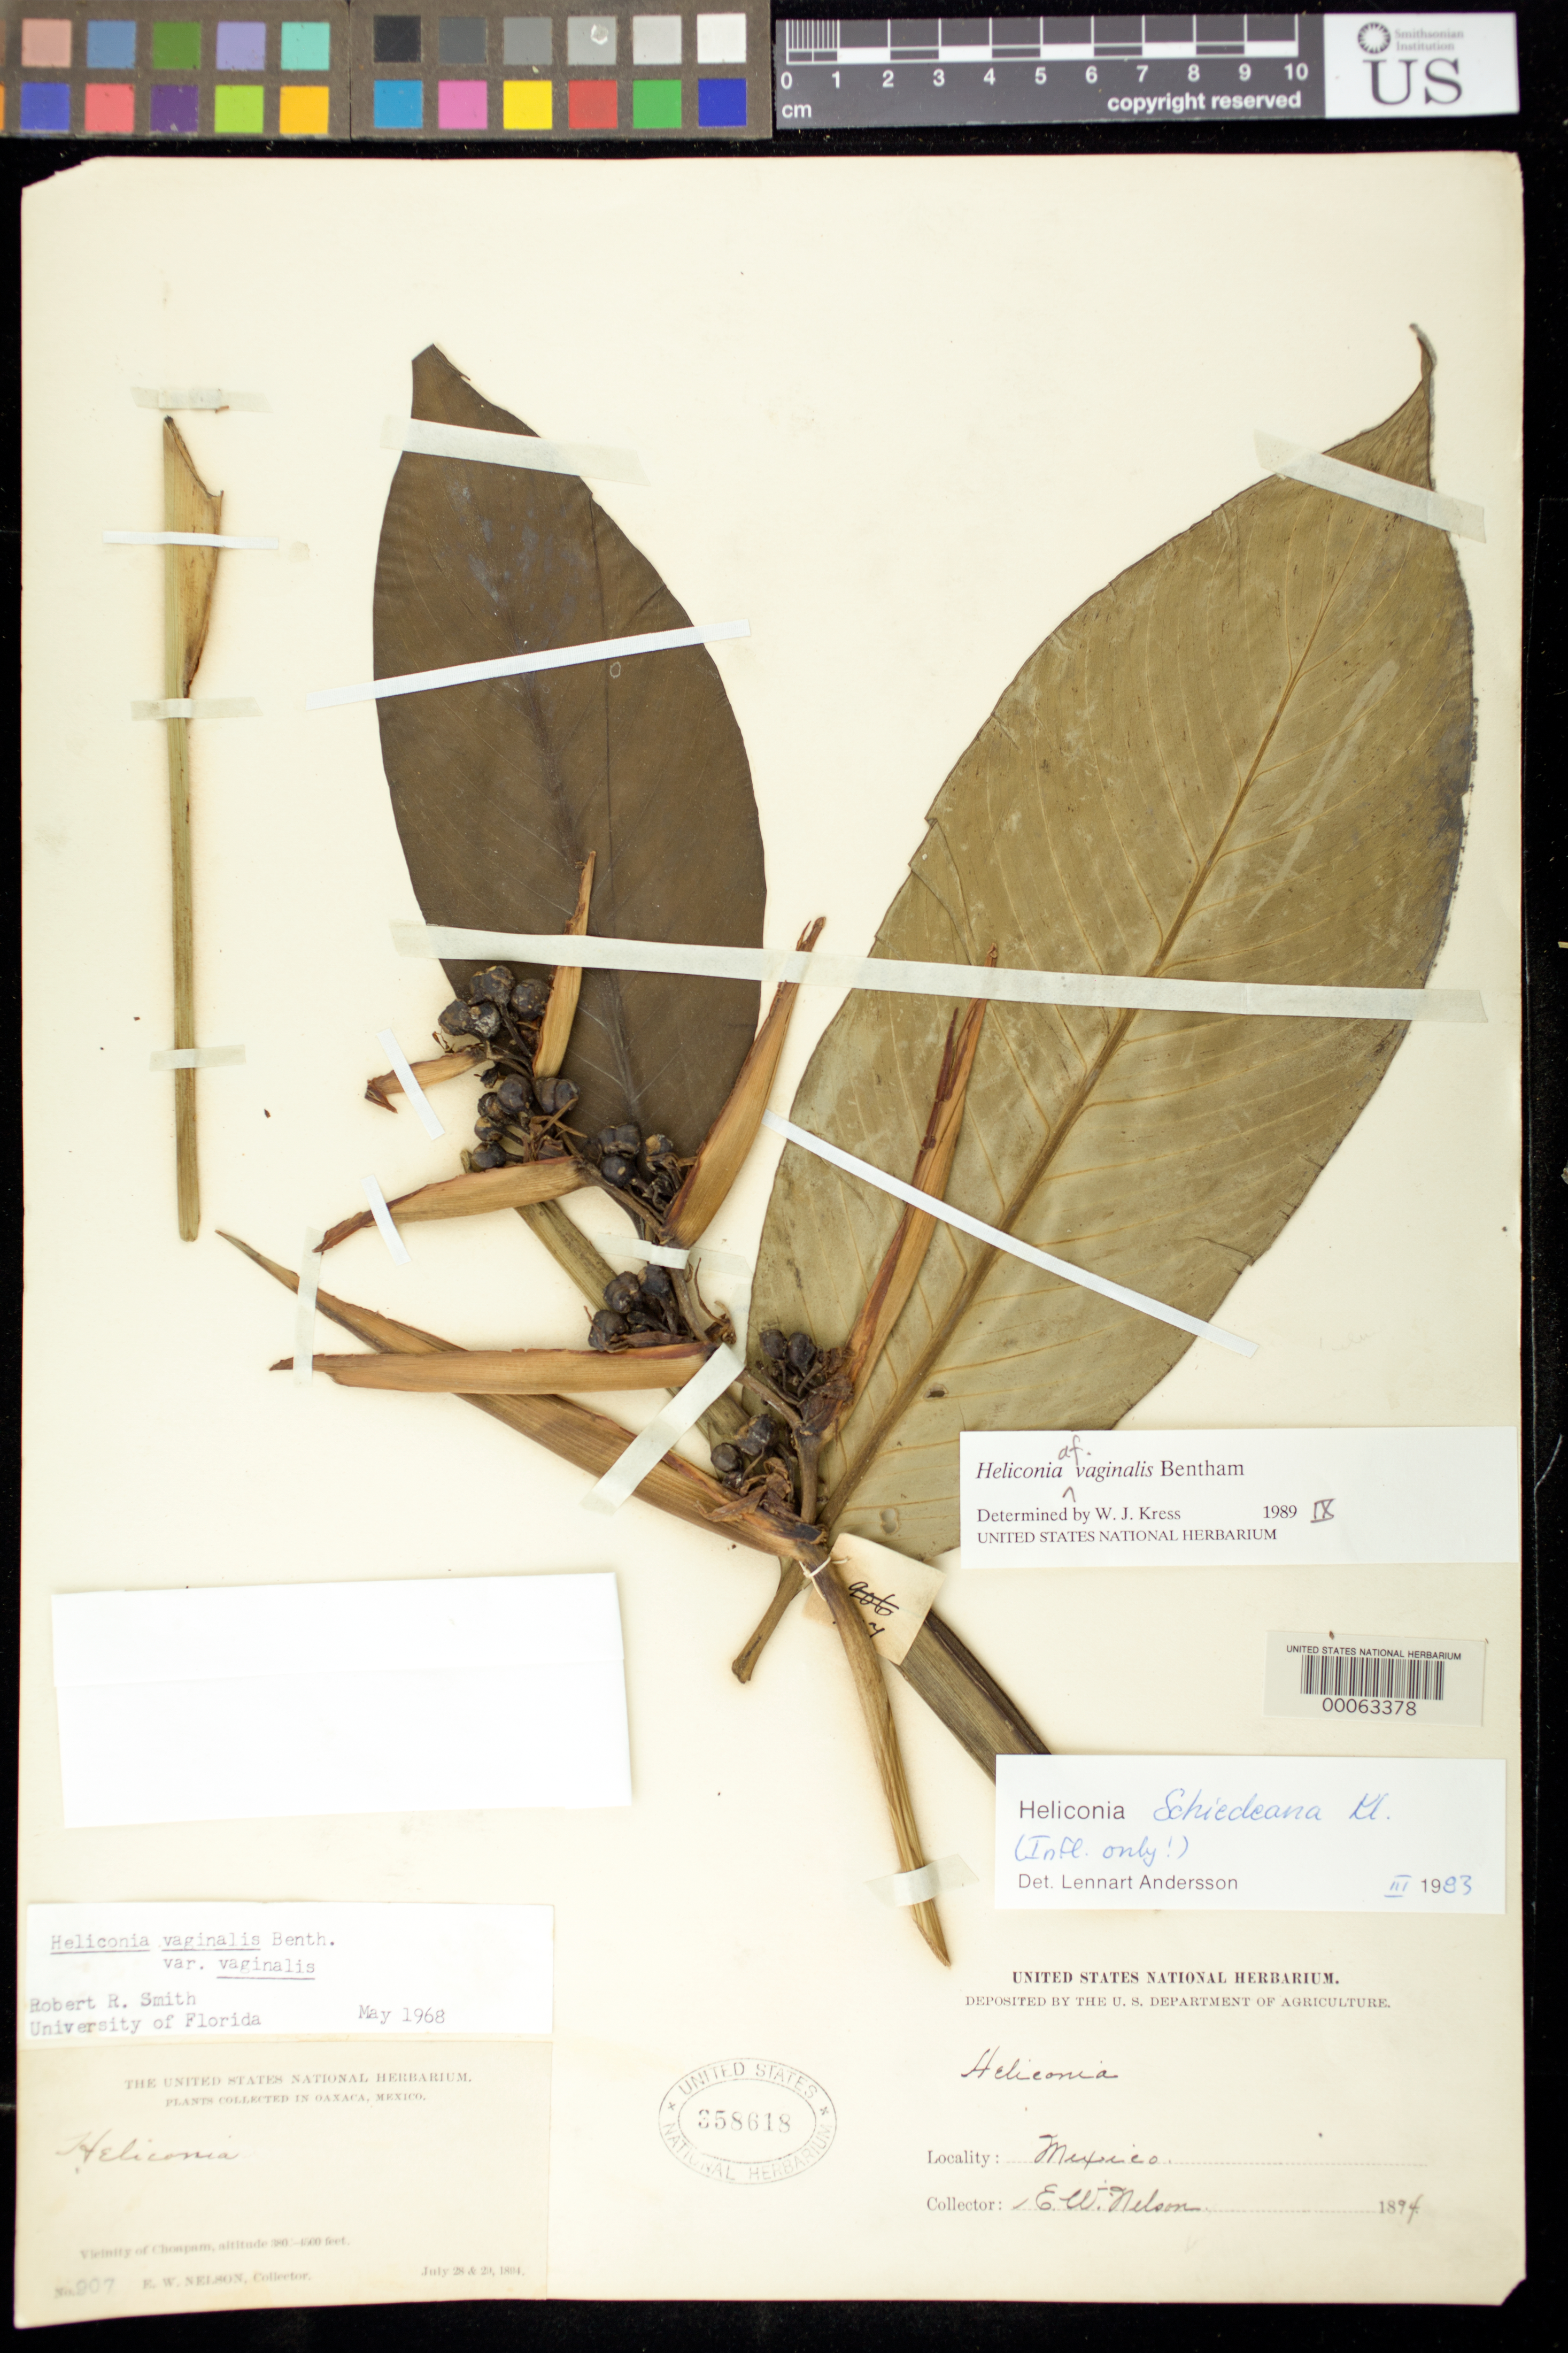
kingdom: Plantae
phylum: Tracheophyta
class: Liliopsida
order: Zingiberales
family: Heliconiaceae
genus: Heliconia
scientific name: Heliconia vaginalis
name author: Benth.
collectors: E. W. Nelson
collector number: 907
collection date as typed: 28 Jul 1894 and 29 Jul 1894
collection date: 1894-07-28,1894-07-29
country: Mexico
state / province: Oaxaca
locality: Vicinity of choapam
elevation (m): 1158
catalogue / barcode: US 358618